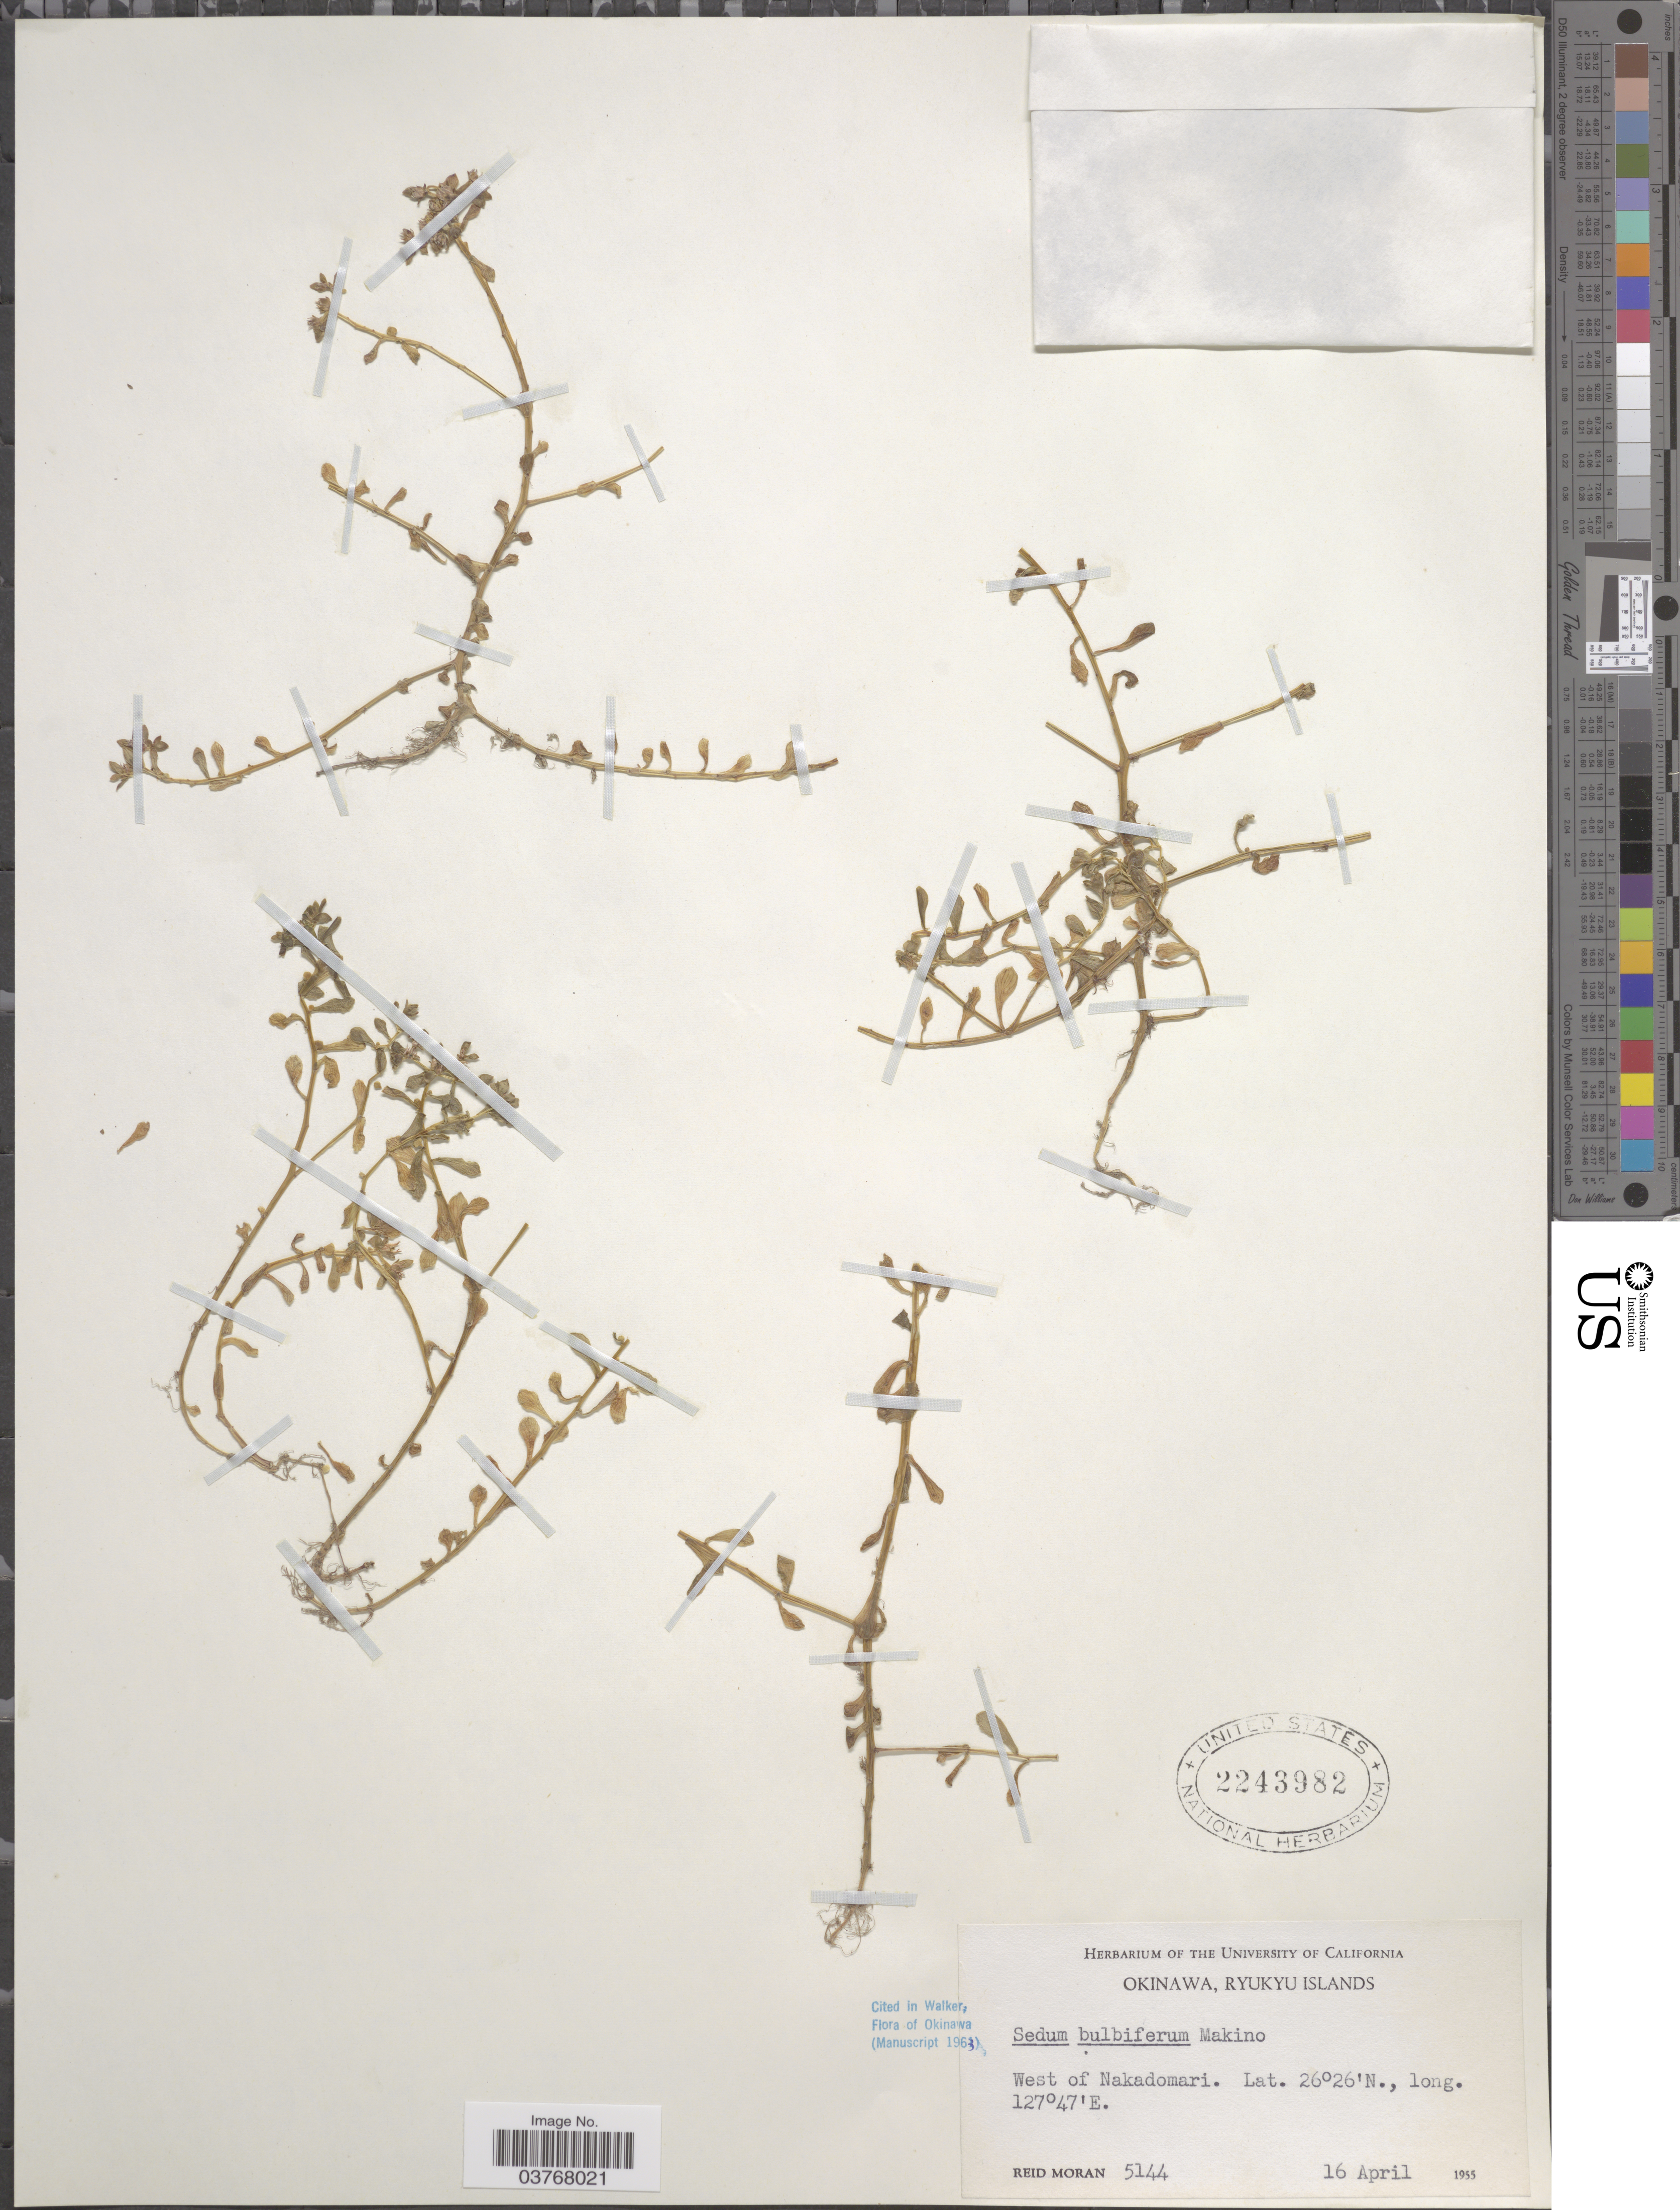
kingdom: Plantae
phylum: Tracheophyta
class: Magnoliopsida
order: Saxifragales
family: Crassulaceae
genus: Sedum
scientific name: Sedum bulbiferum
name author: Makino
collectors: R. Moran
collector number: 5144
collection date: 1955-04-16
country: Japan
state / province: Okinawa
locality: Ryukyu Islands. West of Nakadomari.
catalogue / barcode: US 2243982